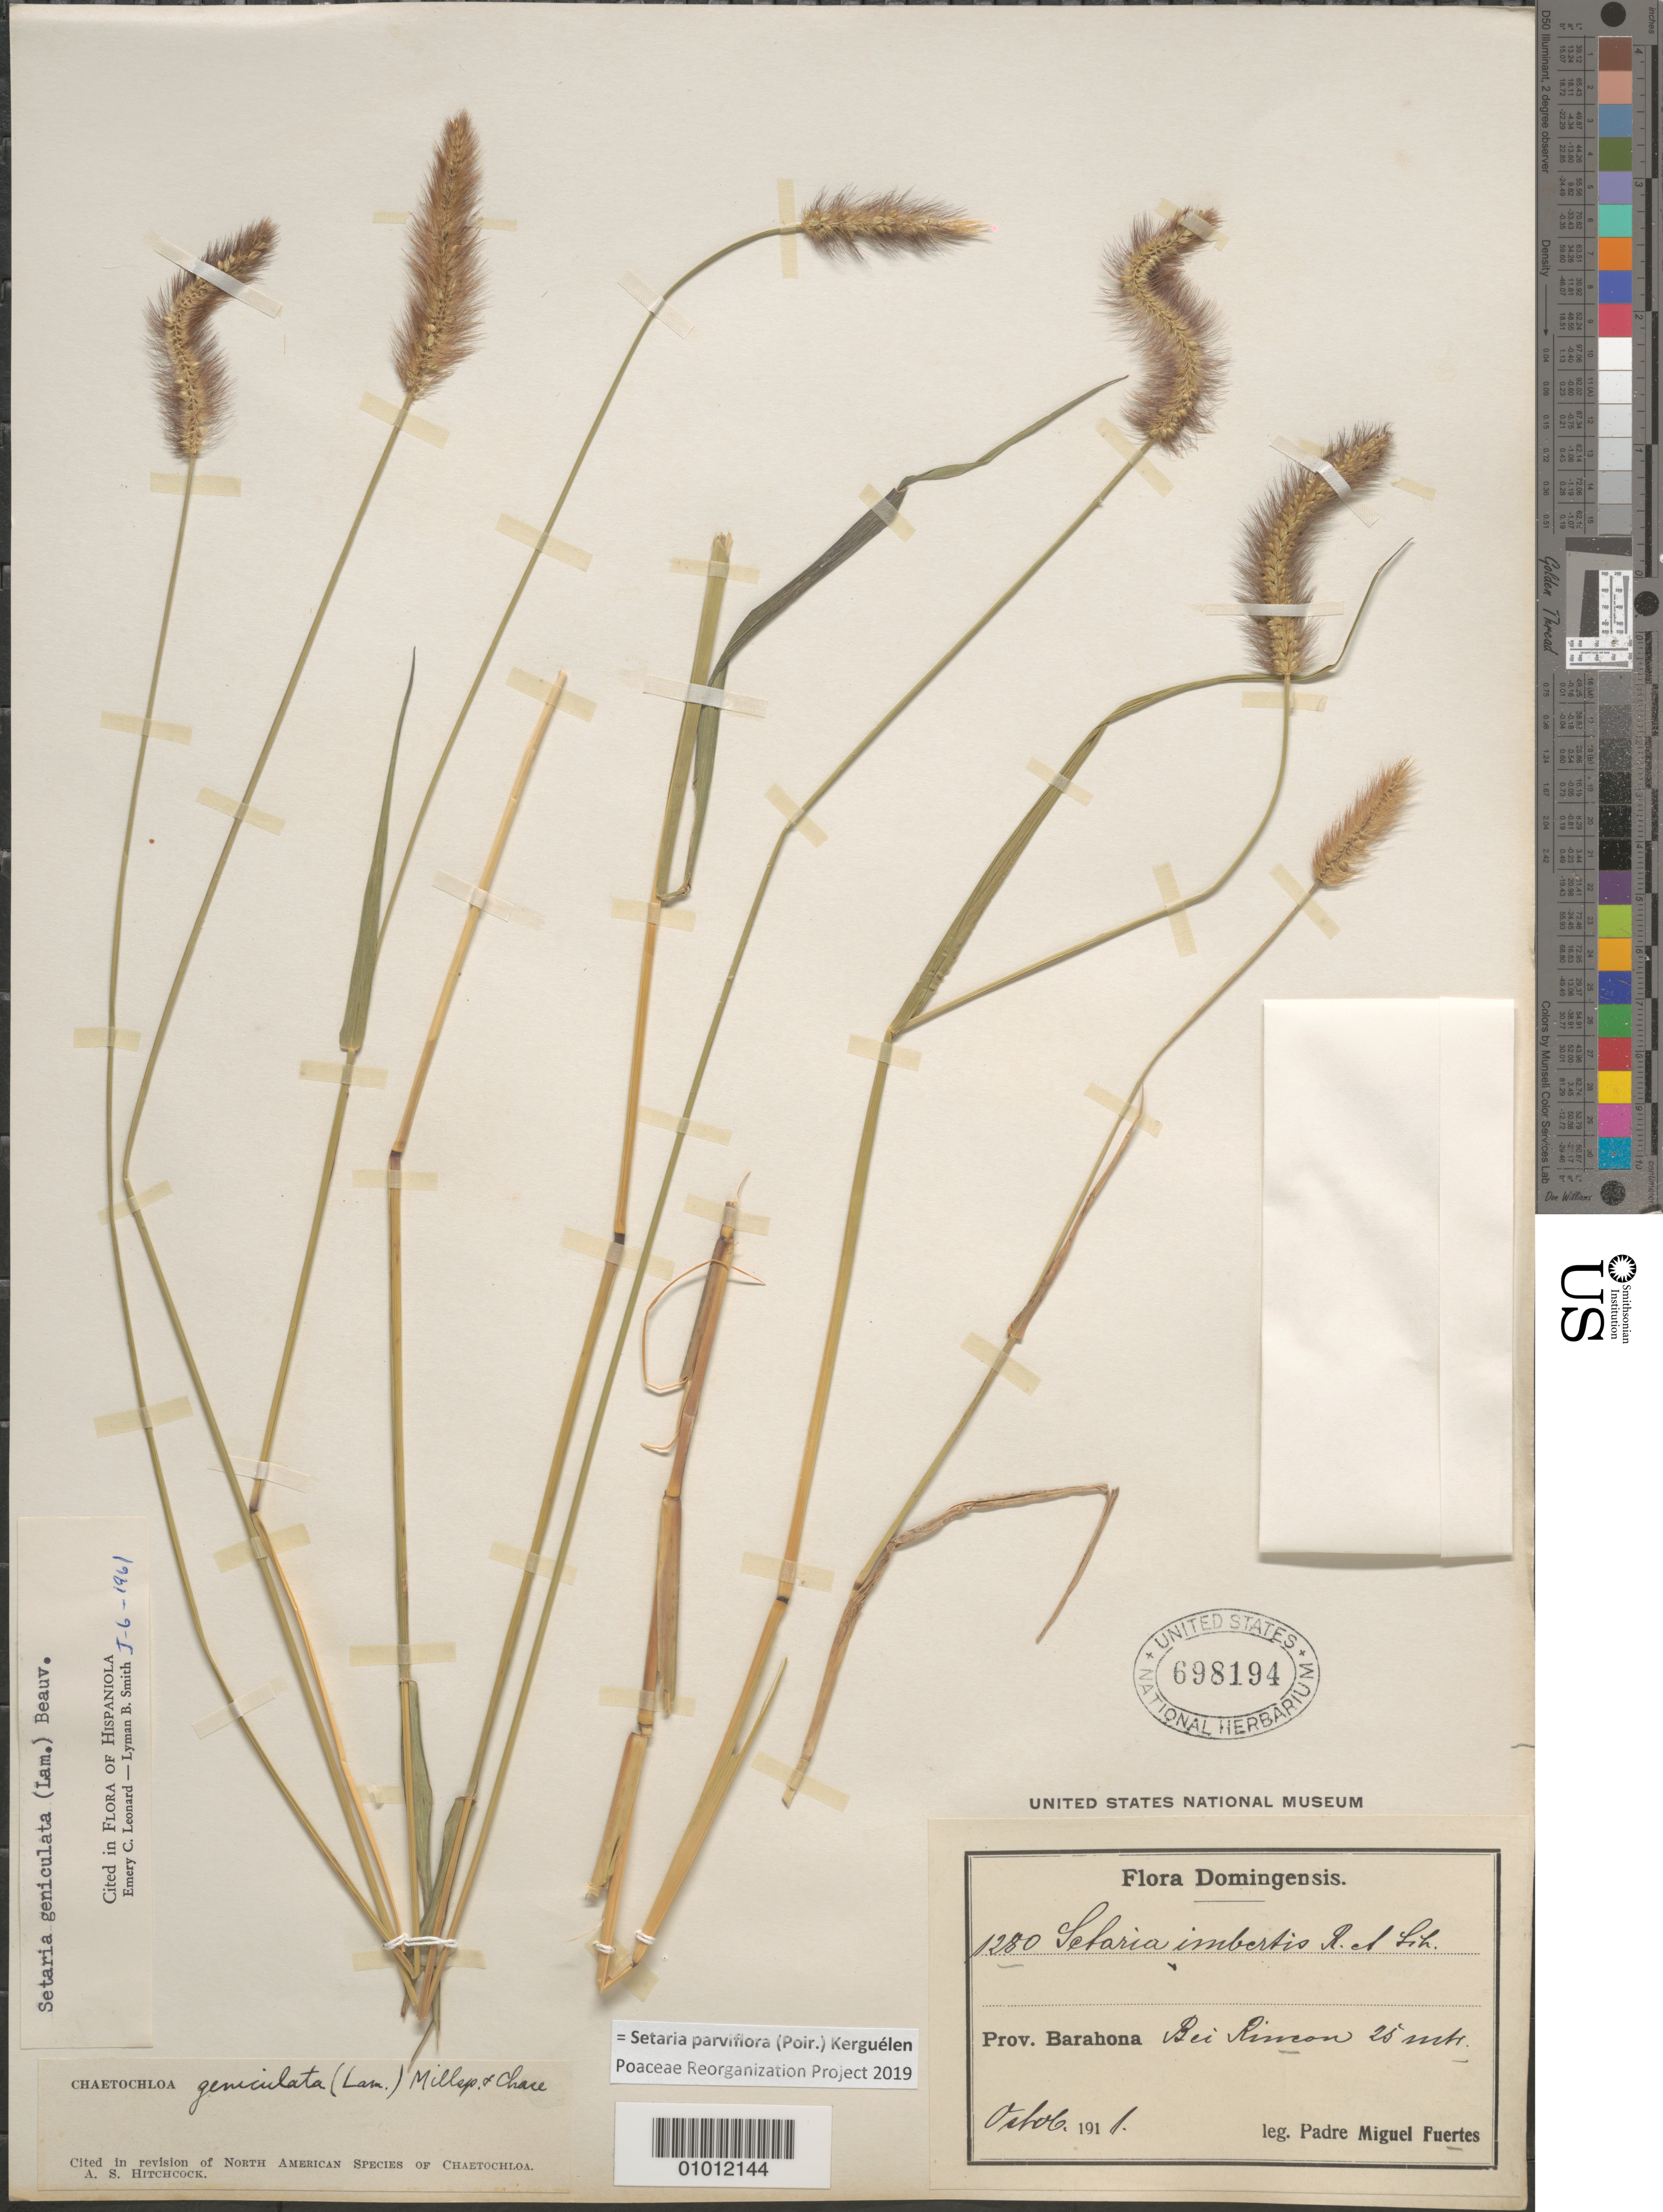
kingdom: Plantae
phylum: Tracheophyta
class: Liliopsida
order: Poales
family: Poaceae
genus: Setaria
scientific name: Setaria parviflora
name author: (Poir.) Kerguélen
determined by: Poaceae Reorganization Project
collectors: M. D. Fuertes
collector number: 1280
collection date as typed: Oct 1911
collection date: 1911-10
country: Dominican Republic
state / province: Barahona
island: Hispaniola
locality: By Rincon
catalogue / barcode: US 698194